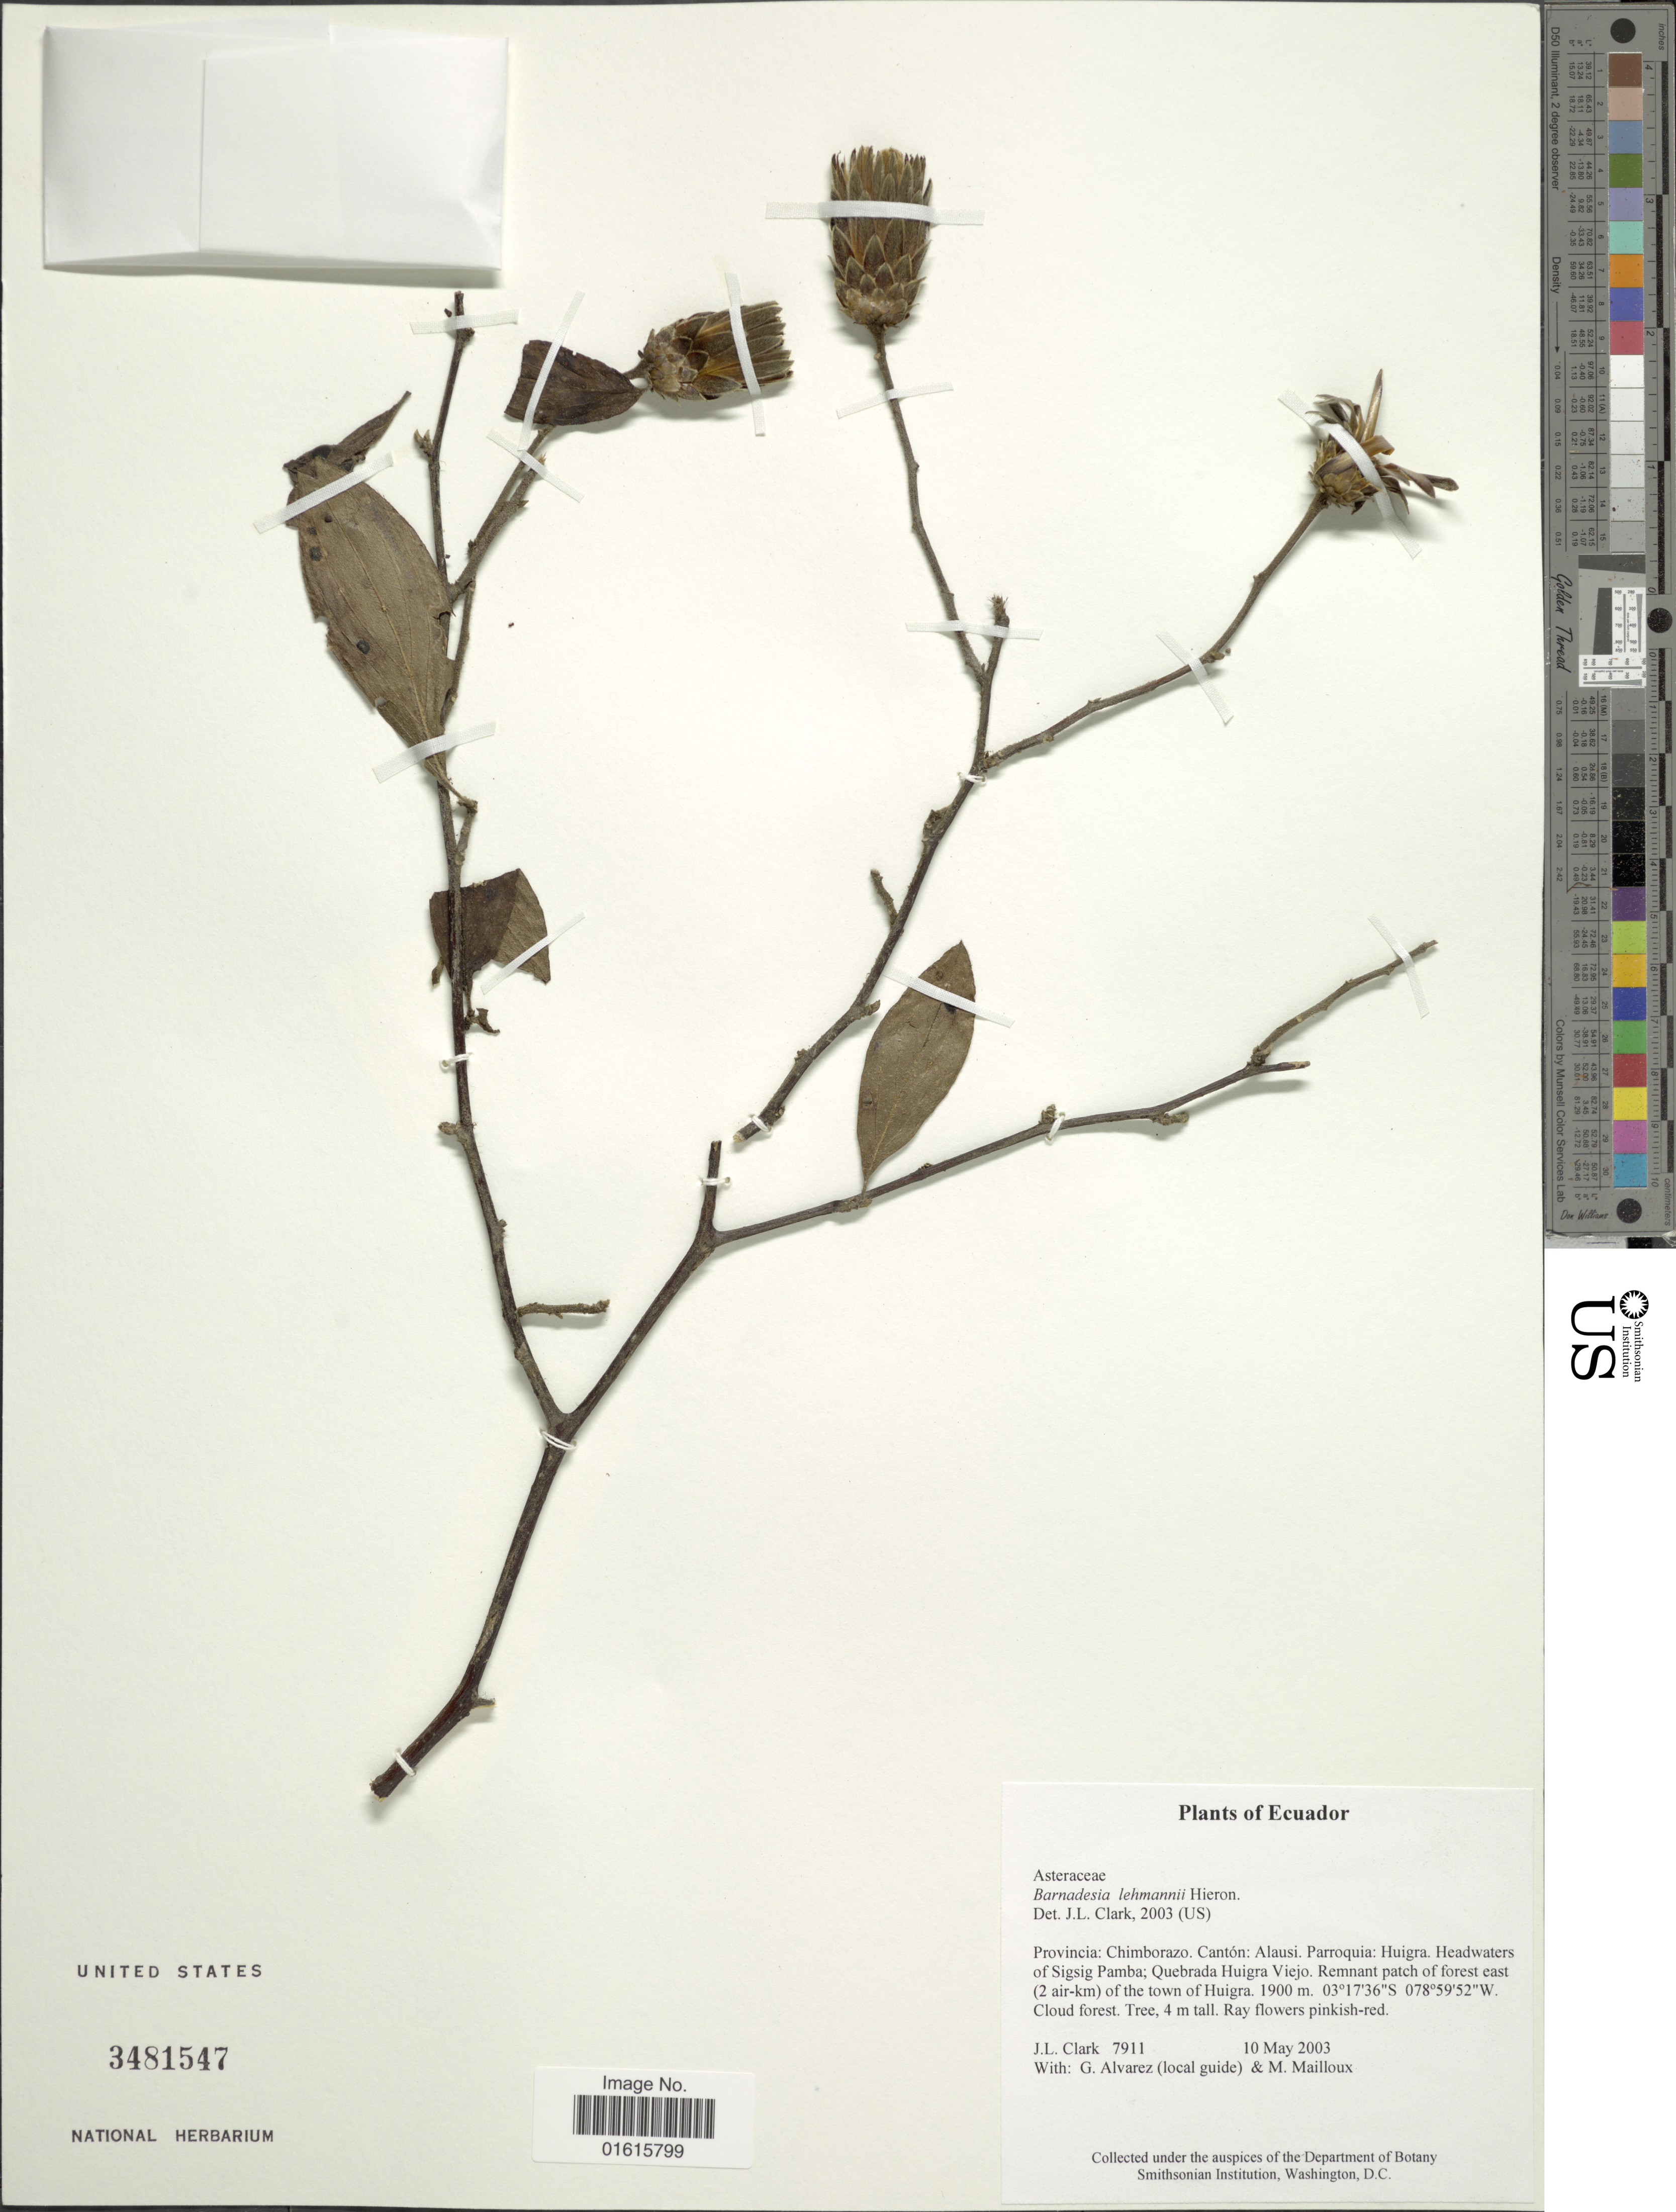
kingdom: Plantae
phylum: Tracheophyta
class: Magnoliopsida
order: Asterales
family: Asteraceae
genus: Barnadesia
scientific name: Barnadesia lehmannii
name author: Hieron.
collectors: J. L. Clark, G. Alvarez (local guide) & M. Mailloux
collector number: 7911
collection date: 2003-05-10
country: Ecuador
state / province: Chimborazo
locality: Canton: Alausi. Parroquia: Huigra. Headwaters of Sigsig Pamba: Quebrada Huigra Viejo. Remnant patch of forest east (2 air km) of town of Huigra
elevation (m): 1900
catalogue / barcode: US 3481547